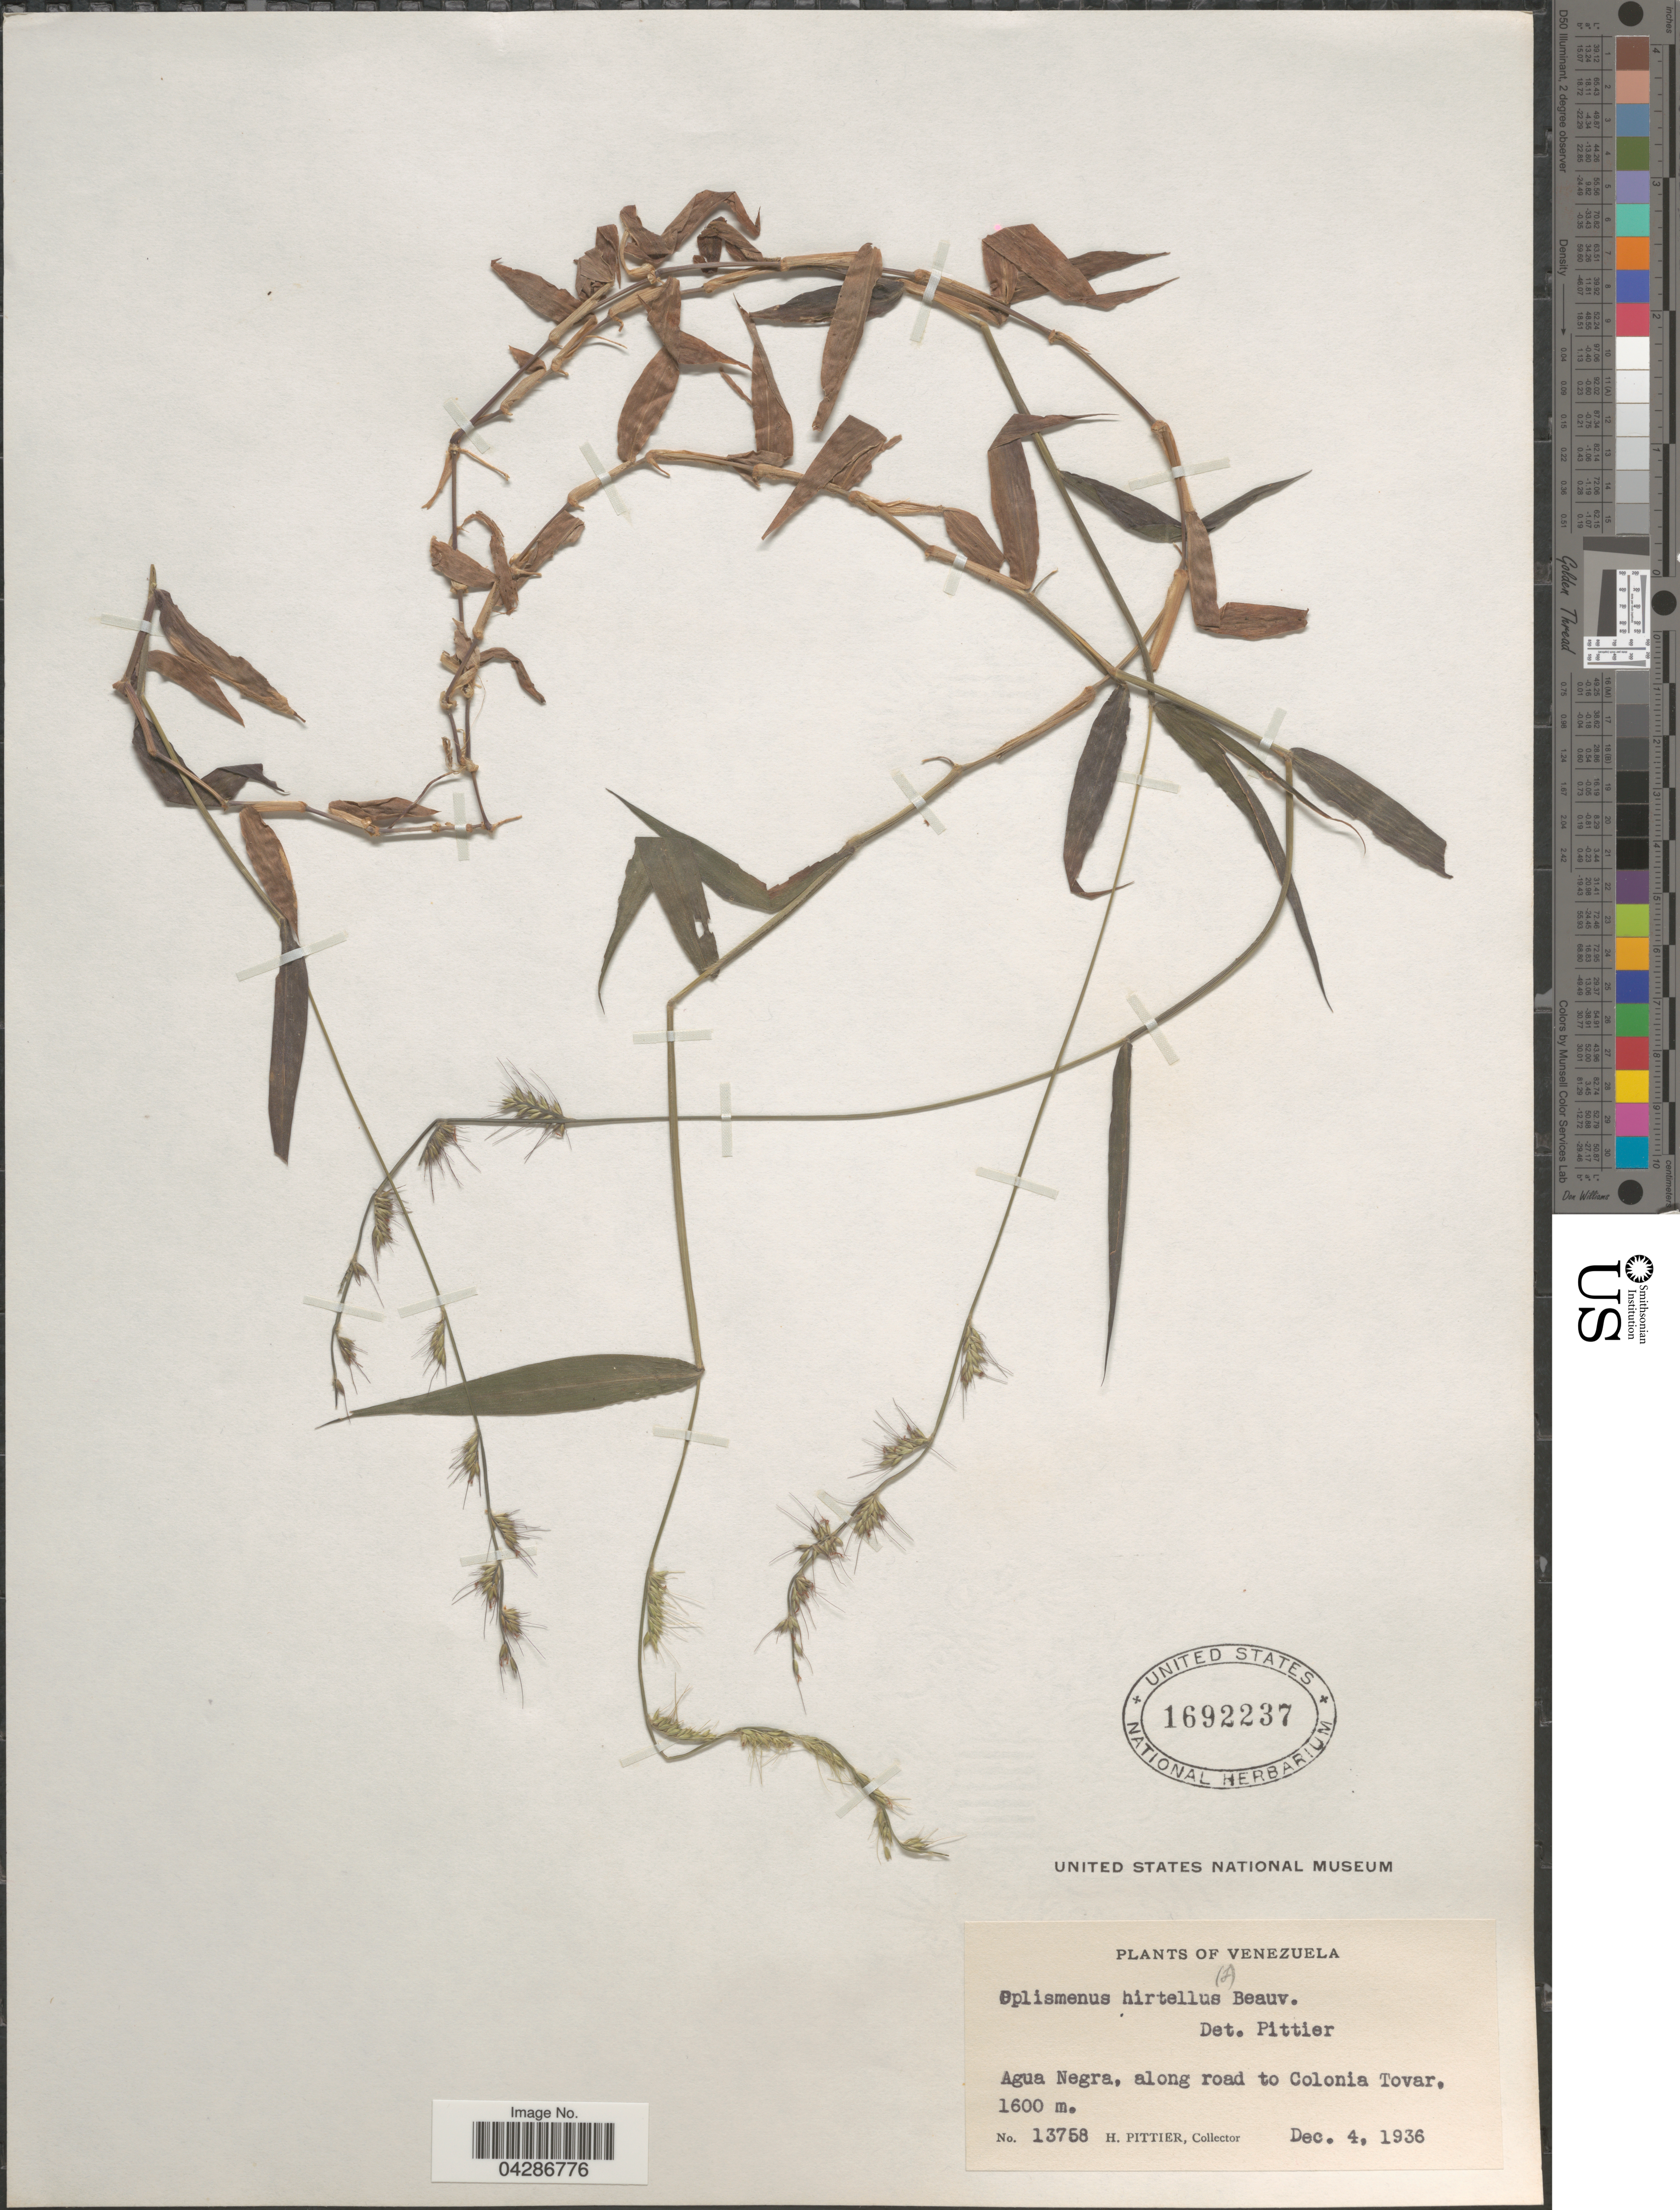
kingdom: Plantae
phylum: Tracheophyta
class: Liliopsida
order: Poales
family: Poaceae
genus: Oplismenus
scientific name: Oplismenus hirtellus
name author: (L.) P. Beauv.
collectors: H. F. Pittier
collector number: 13758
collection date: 1936-12-04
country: Venezuela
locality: Agua Negra, along road to Colonia Tovar.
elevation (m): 1600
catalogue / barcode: US 1692237